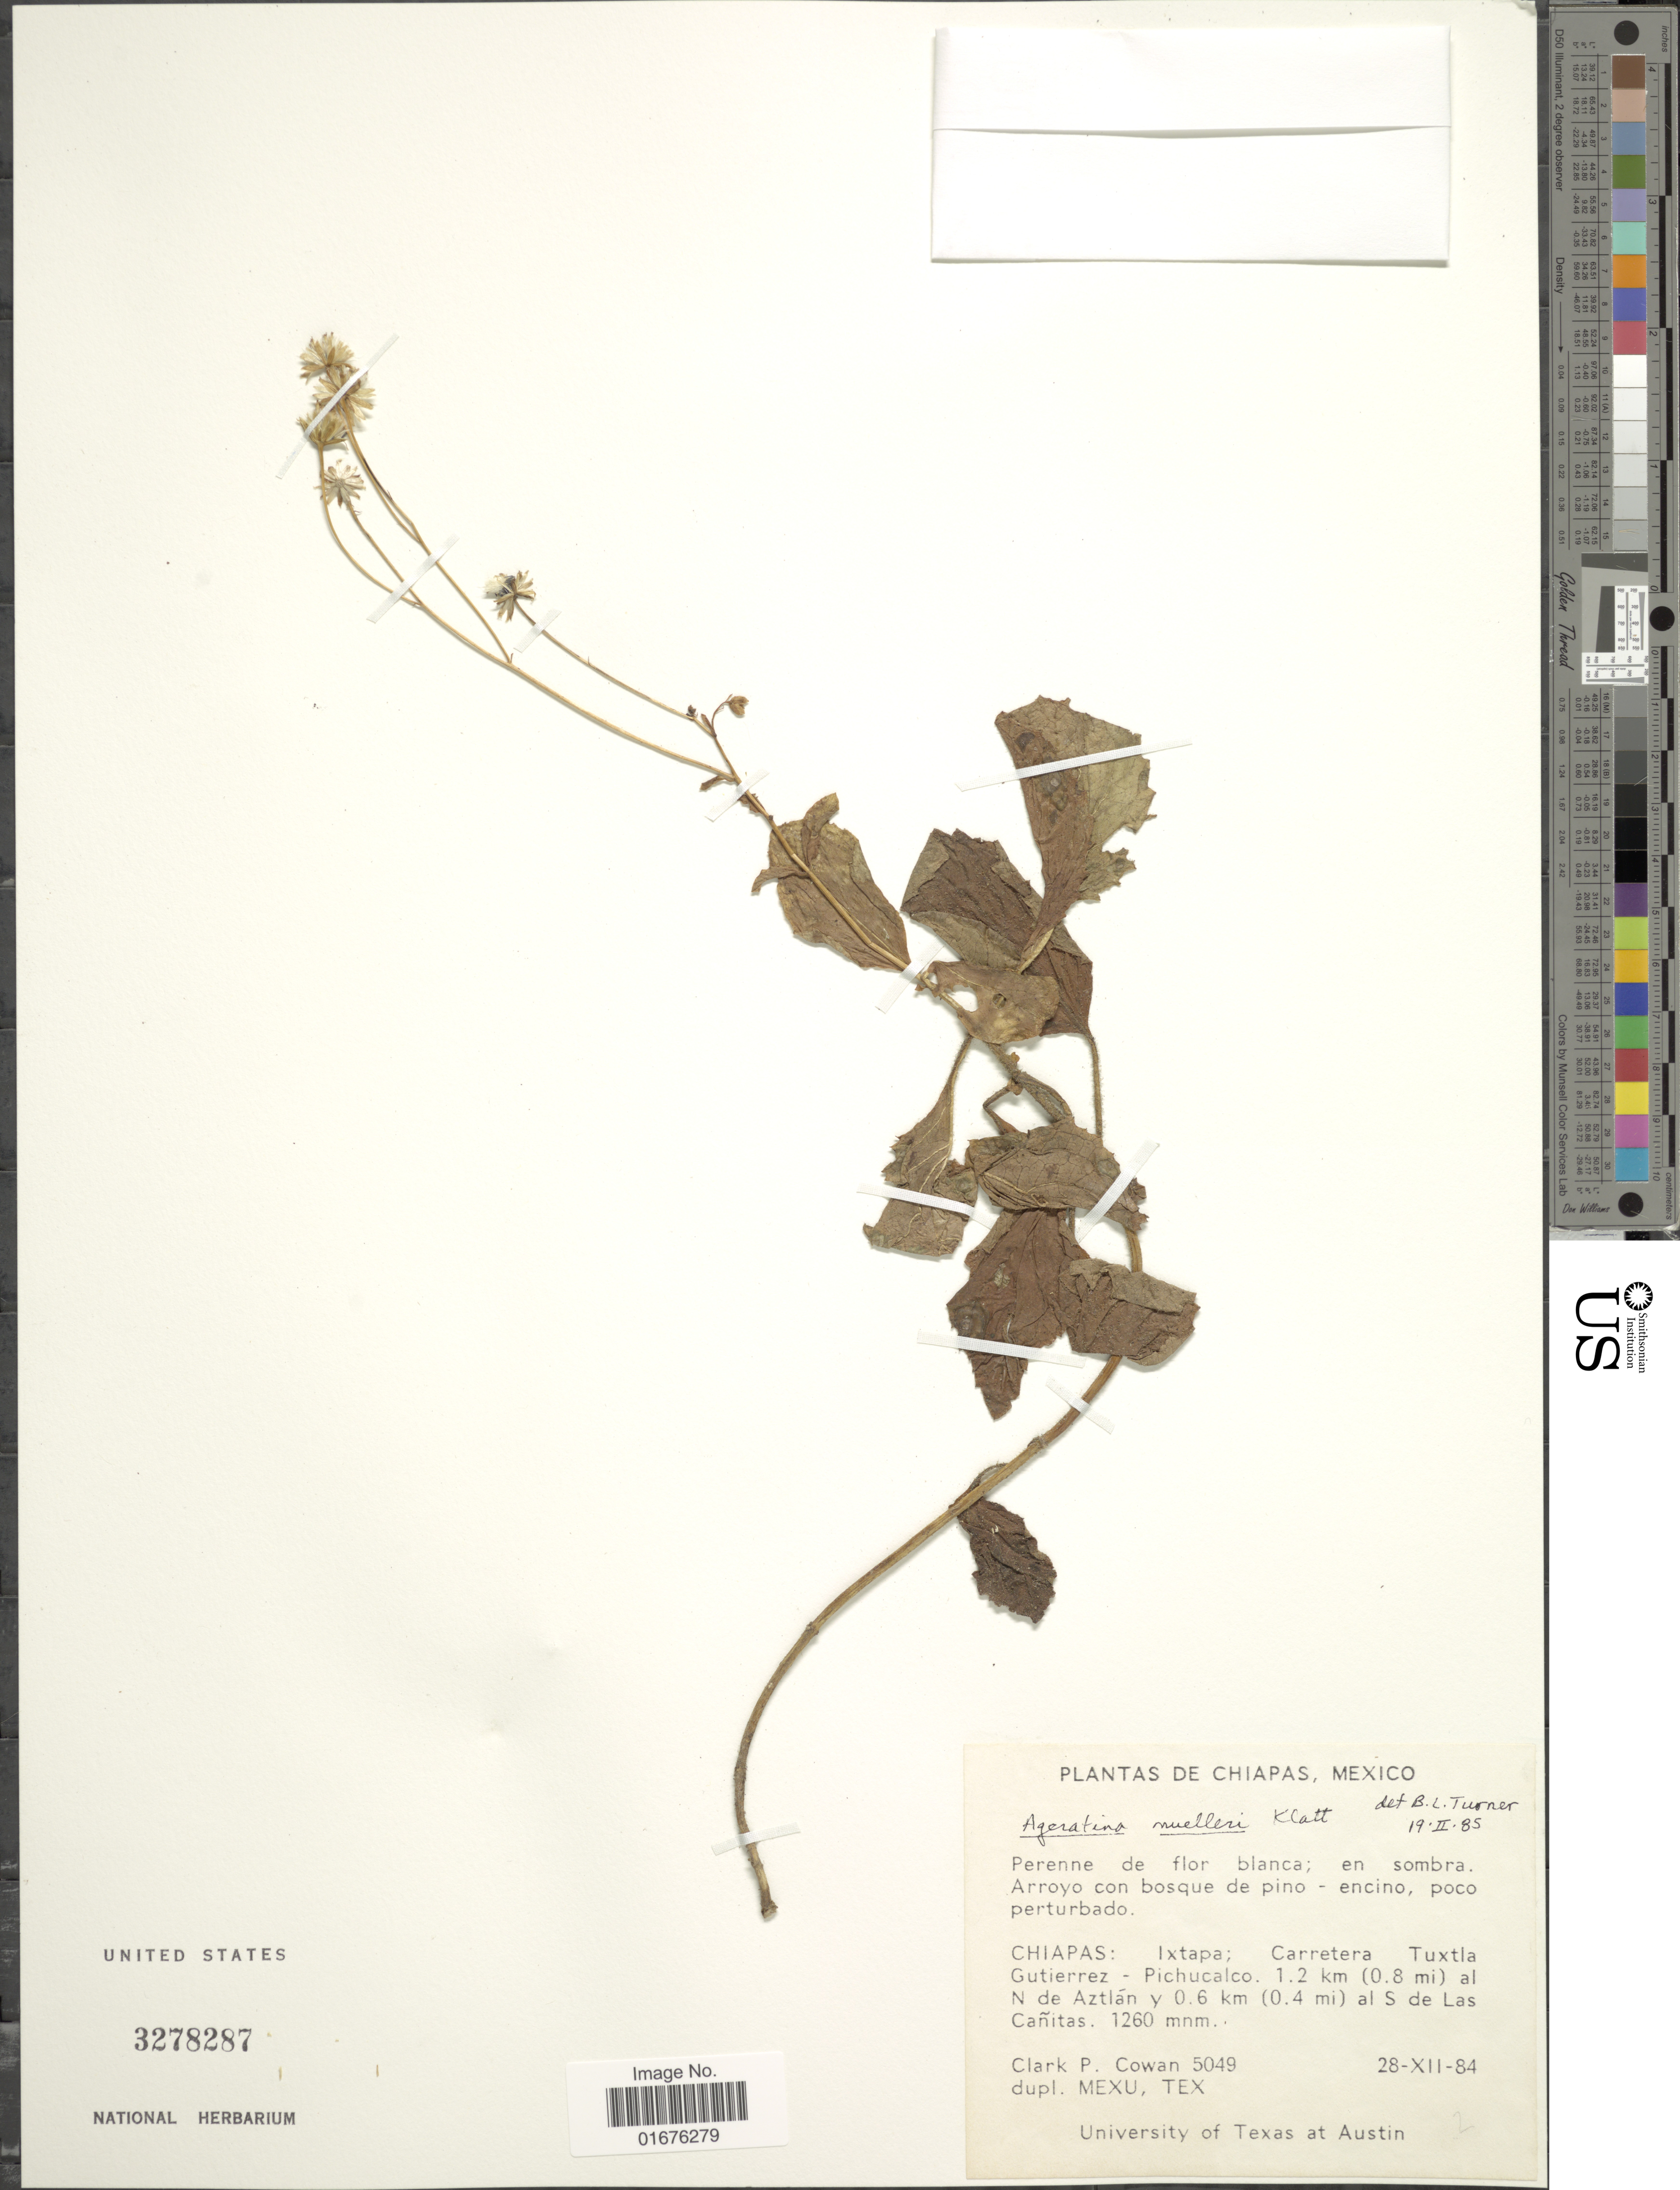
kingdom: Plantae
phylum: Tracheophyta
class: Magnoliopsida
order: Asterales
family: Asteraceae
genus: Ageratina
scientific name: Ageratina muelleri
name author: (Sch. Bip. ex Klatt) R.M. King & H. Rob.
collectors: C. P. Cowan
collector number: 5049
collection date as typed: Transcribed d/m/y: 28/12/84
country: Mexico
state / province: Chiapas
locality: Ixtapa; Carretera Tuxtla Gutierres- Pichucalco, 1.2 km (0.8 mi) al N de Aztlán y 0.6 km (0.4 mi) al S de Las Cañitas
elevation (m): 1260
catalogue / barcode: US 3278287